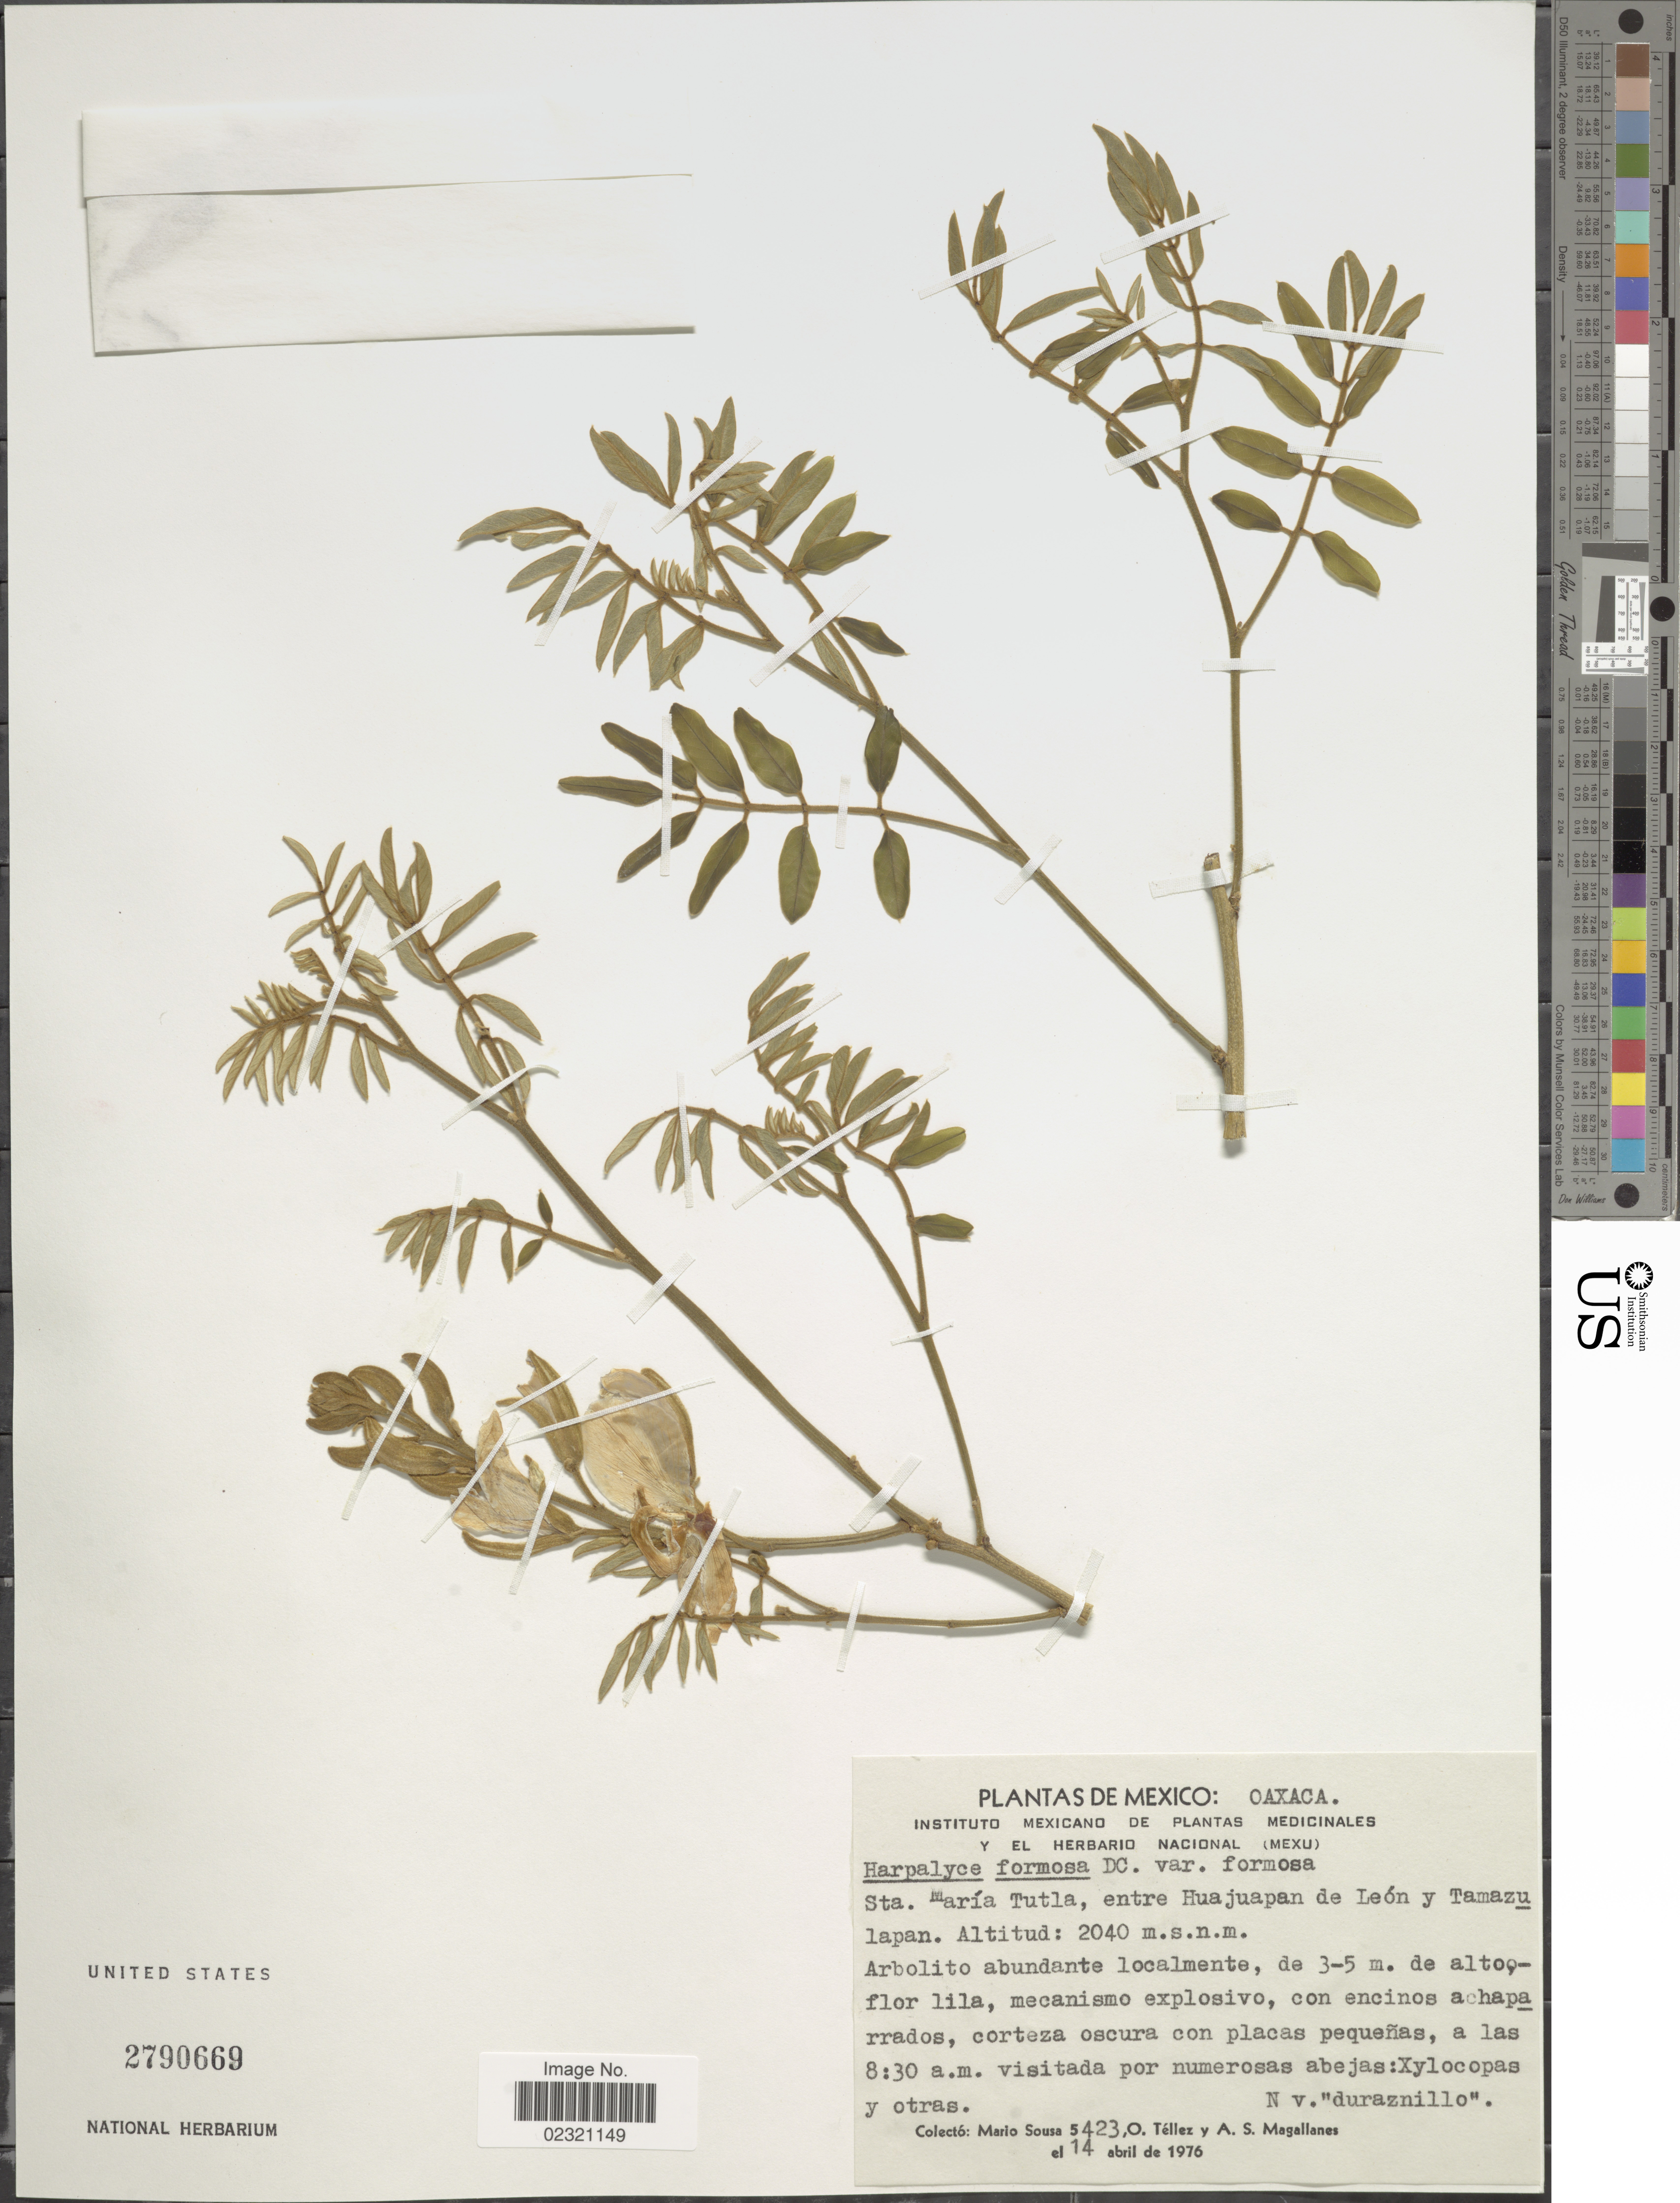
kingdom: Plantae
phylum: Tracheophyta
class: Magnoliopsida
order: Fabales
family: Fabaceae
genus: Harpalyce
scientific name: Harpalyce formosa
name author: DC.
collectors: M. Sousa S., O. Tellez & A. Magallanes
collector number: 5423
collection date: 1976-04-14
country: Mexico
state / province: Oaxaca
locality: Sta Maria Tutla, entre Huajuapan de Leon y Tamazu lapan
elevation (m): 2040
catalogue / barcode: US 2790669